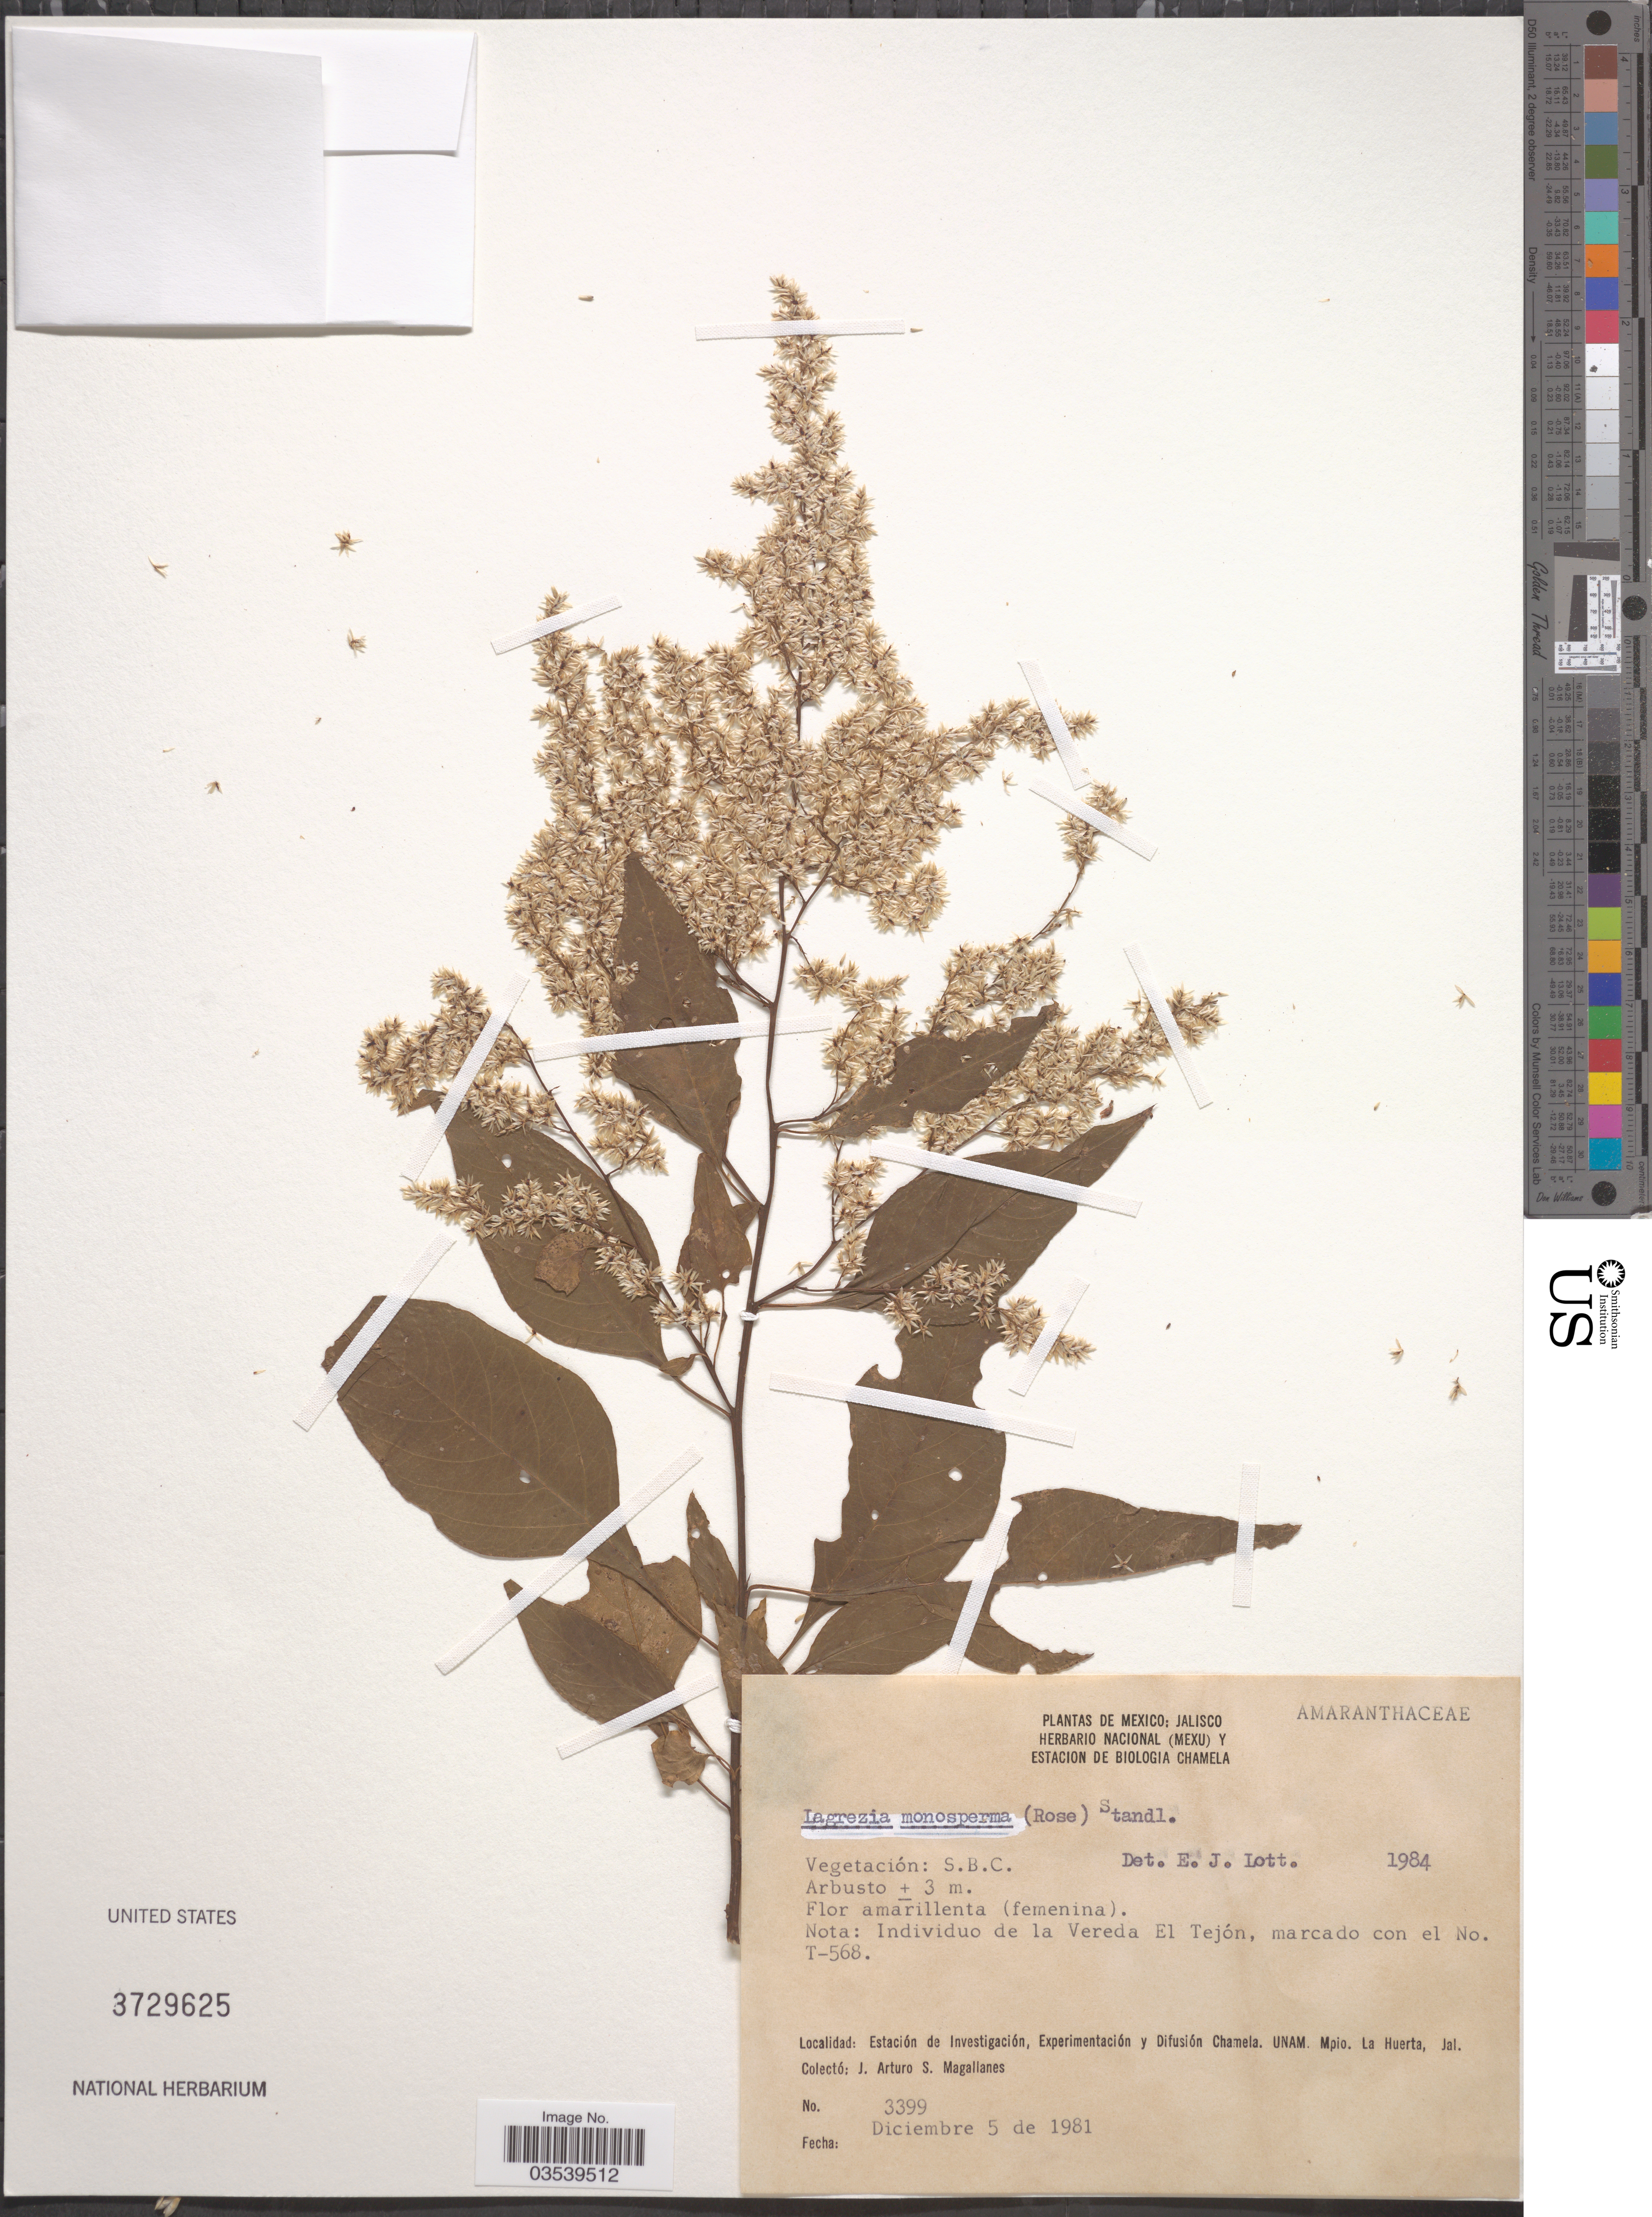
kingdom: Plantae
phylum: Tracheophyta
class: Magnoliopsida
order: Caryophyllales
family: Amaranthaceae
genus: Lagrezia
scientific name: Lagrezia monosperma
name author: (Rose) Standl.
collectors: J. Solis Magallanes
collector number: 3399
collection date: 1981-12-05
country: Mexico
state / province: Jalisco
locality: Estación de Investigación, Experimentación y Difusión Chamela. UNAM. Mpio. La Huerta.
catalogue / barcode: US 3729625